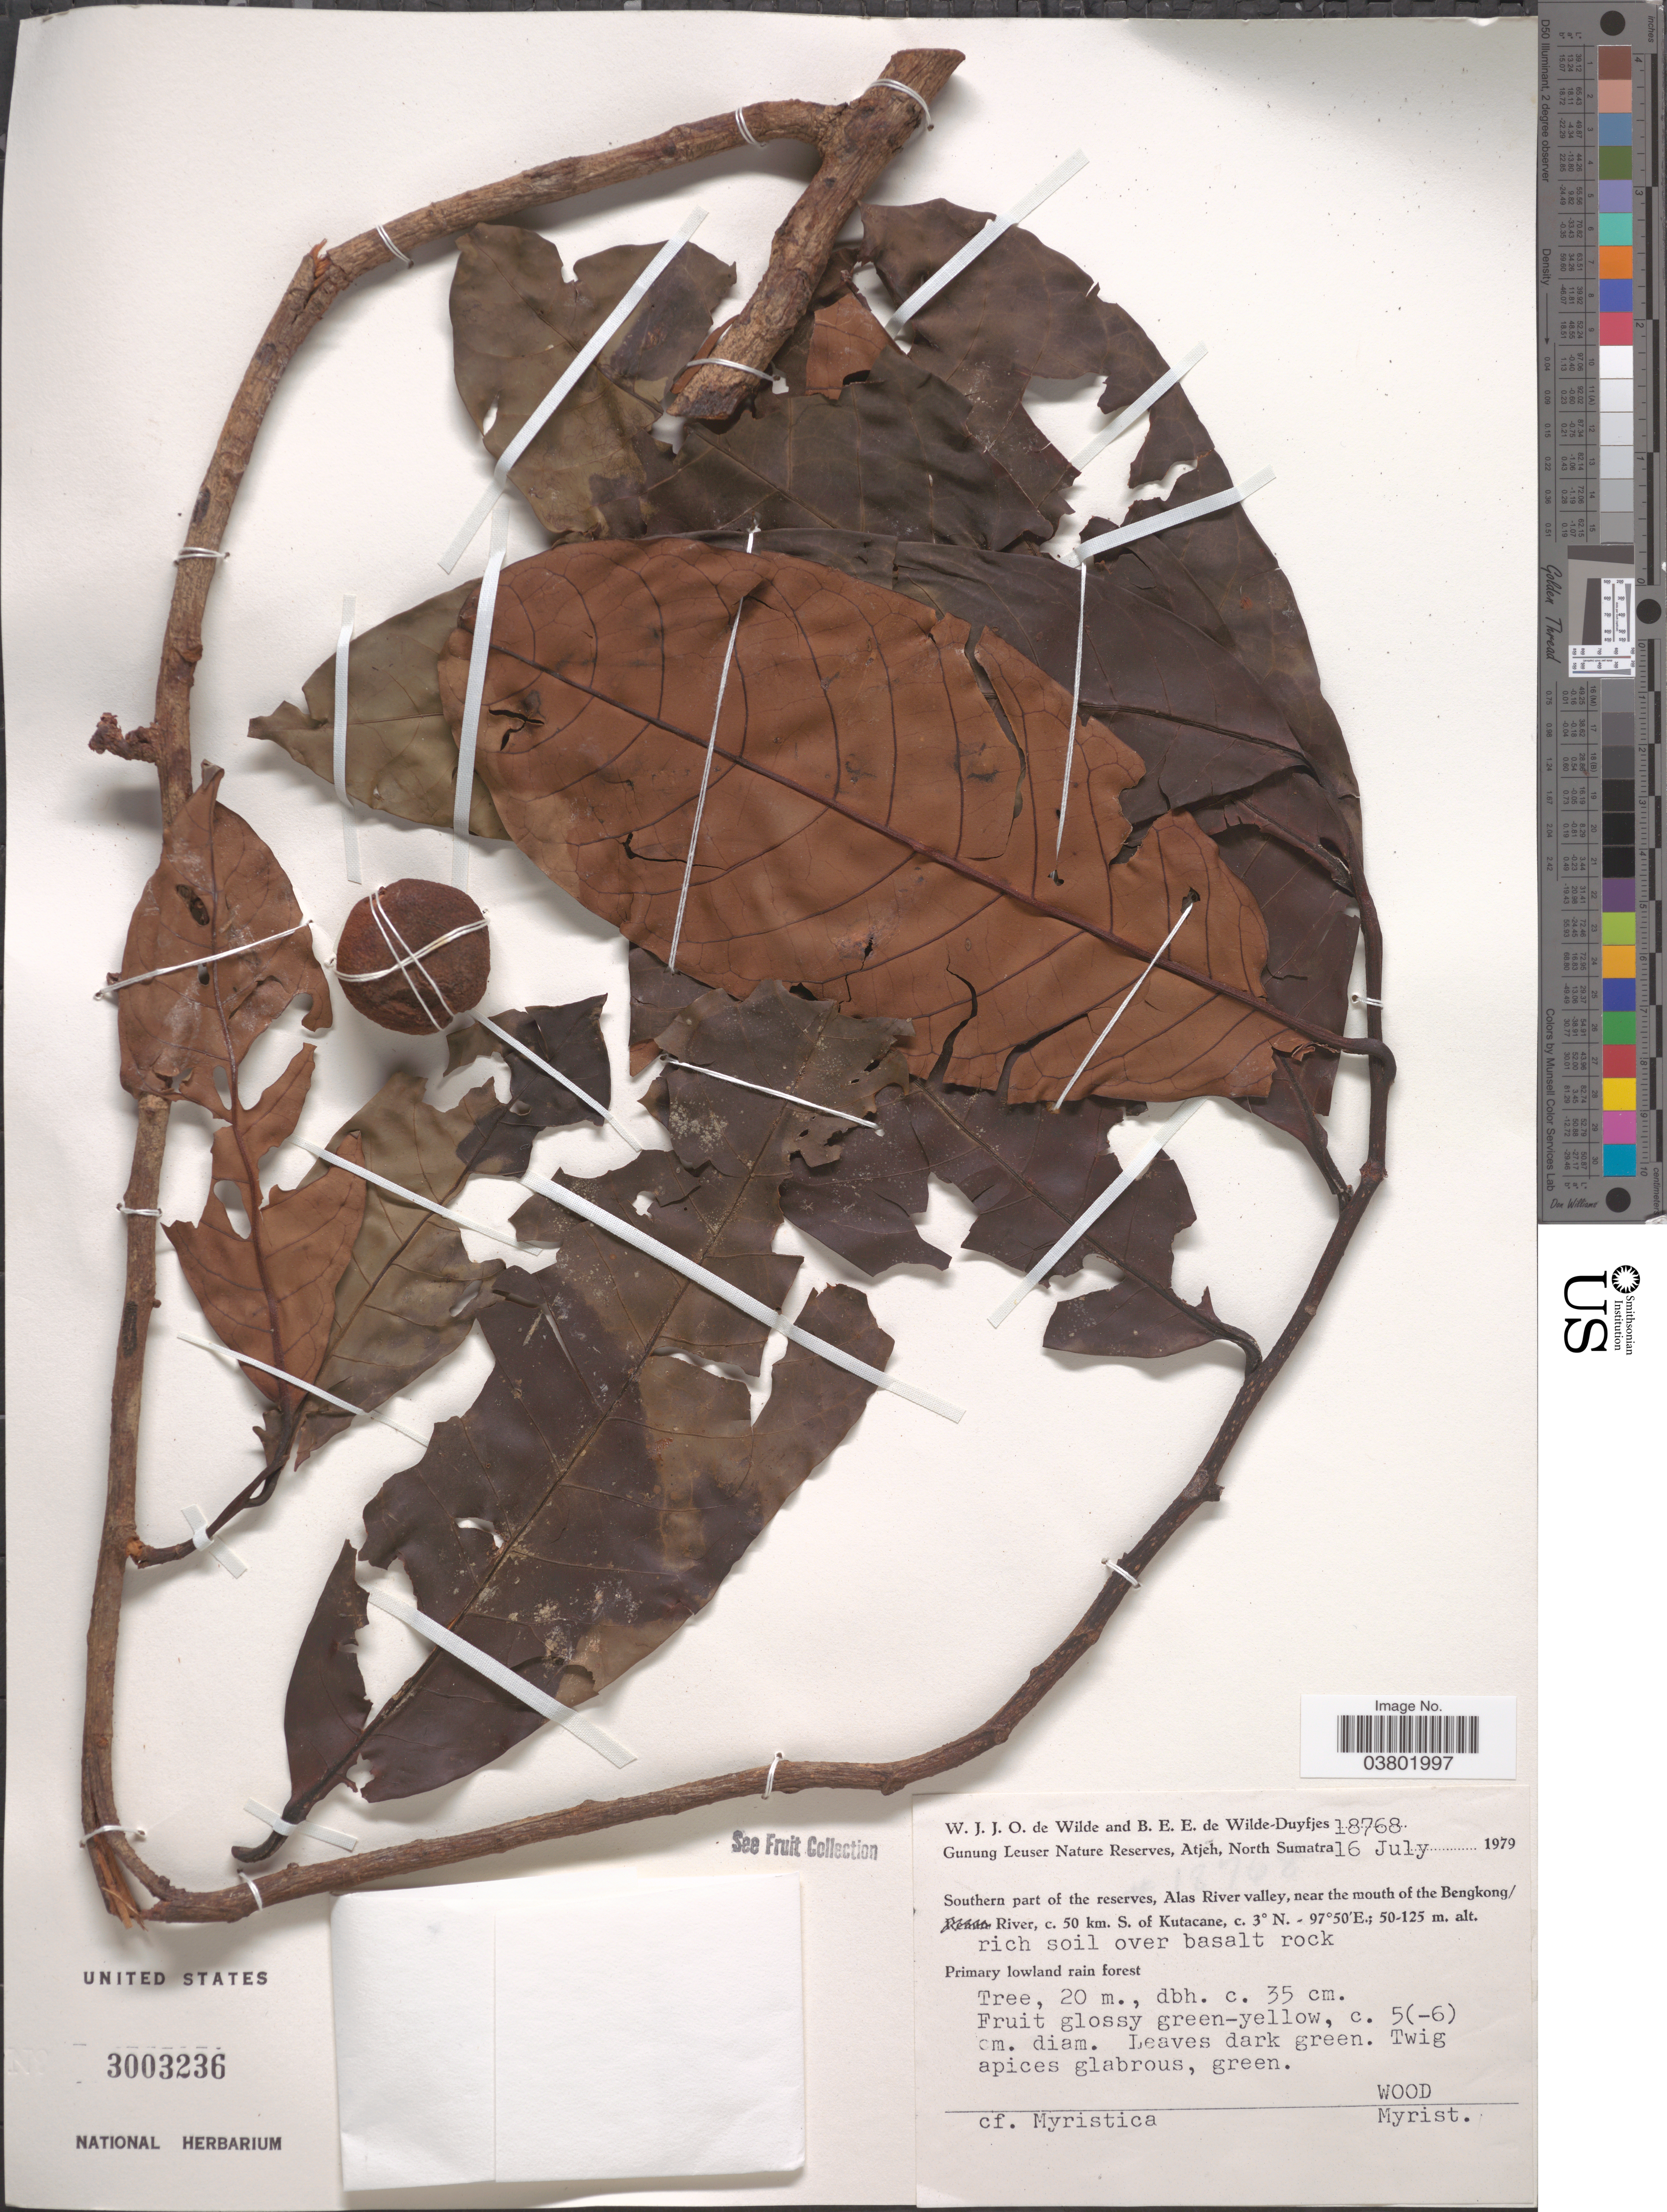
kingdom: Plantae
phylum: Tracheophyta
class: Magnoliopsida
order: Magnoliales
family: Myristicaceae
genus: Myristica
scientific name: Myristica sp.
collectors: W. J. de Wilde & B. E. de Wilde-Duyfjes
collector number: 18768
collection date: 1979-07-16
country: Indonesia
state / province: Sumatra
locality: Gunung Leuser Nature Reserve, Atjeh, North Sumatra. Southern part of the reserves, Alas River valley, near the mouth of the Bengkong River, c. 50 km. S. of Kutacane.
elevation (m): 50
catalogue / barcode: US 3003236